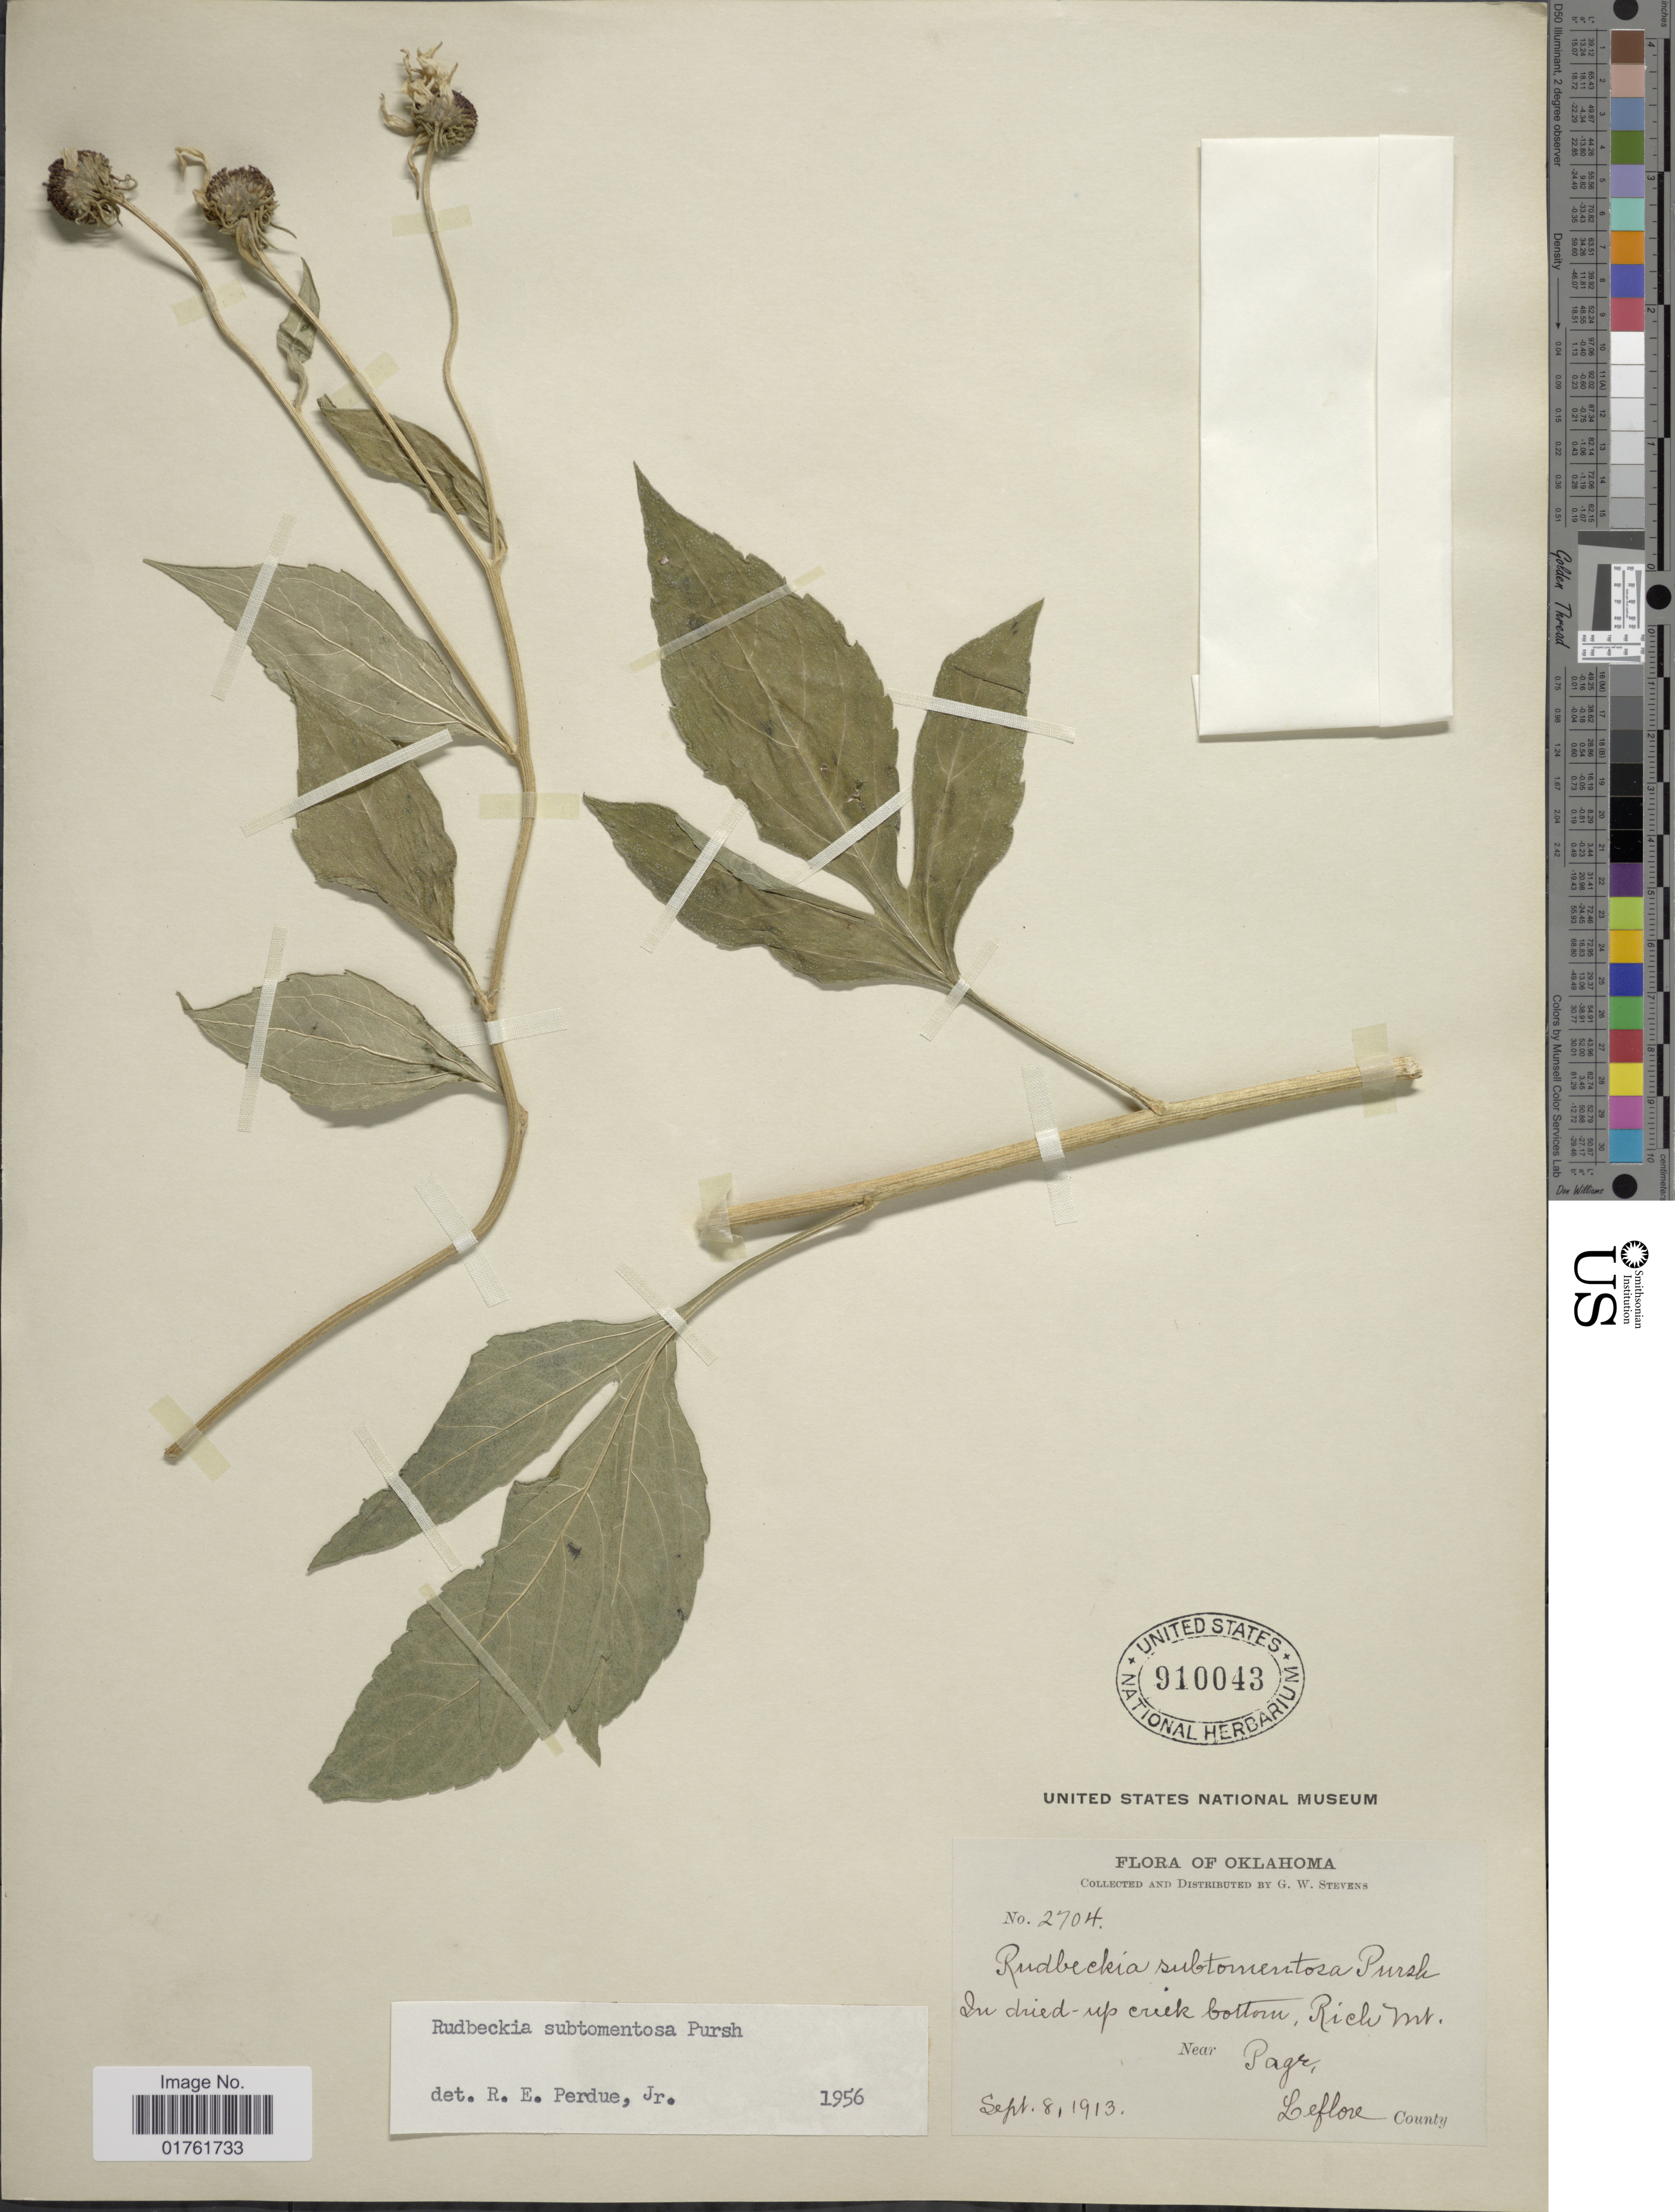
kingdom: Plantae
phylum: Tracheophyta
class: Magnoliopsida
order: Asterales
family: Asteraceae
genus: Rudbeckia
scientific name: Rudbeckia subtomentosa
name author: Pursh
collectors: G. W. Stevens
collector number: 2704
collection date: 1913-09-08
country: United States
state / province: Oklahoma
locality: In dried-up creek bottom, Rich Mt, Near Page, Leflore County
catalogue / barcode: US 910043